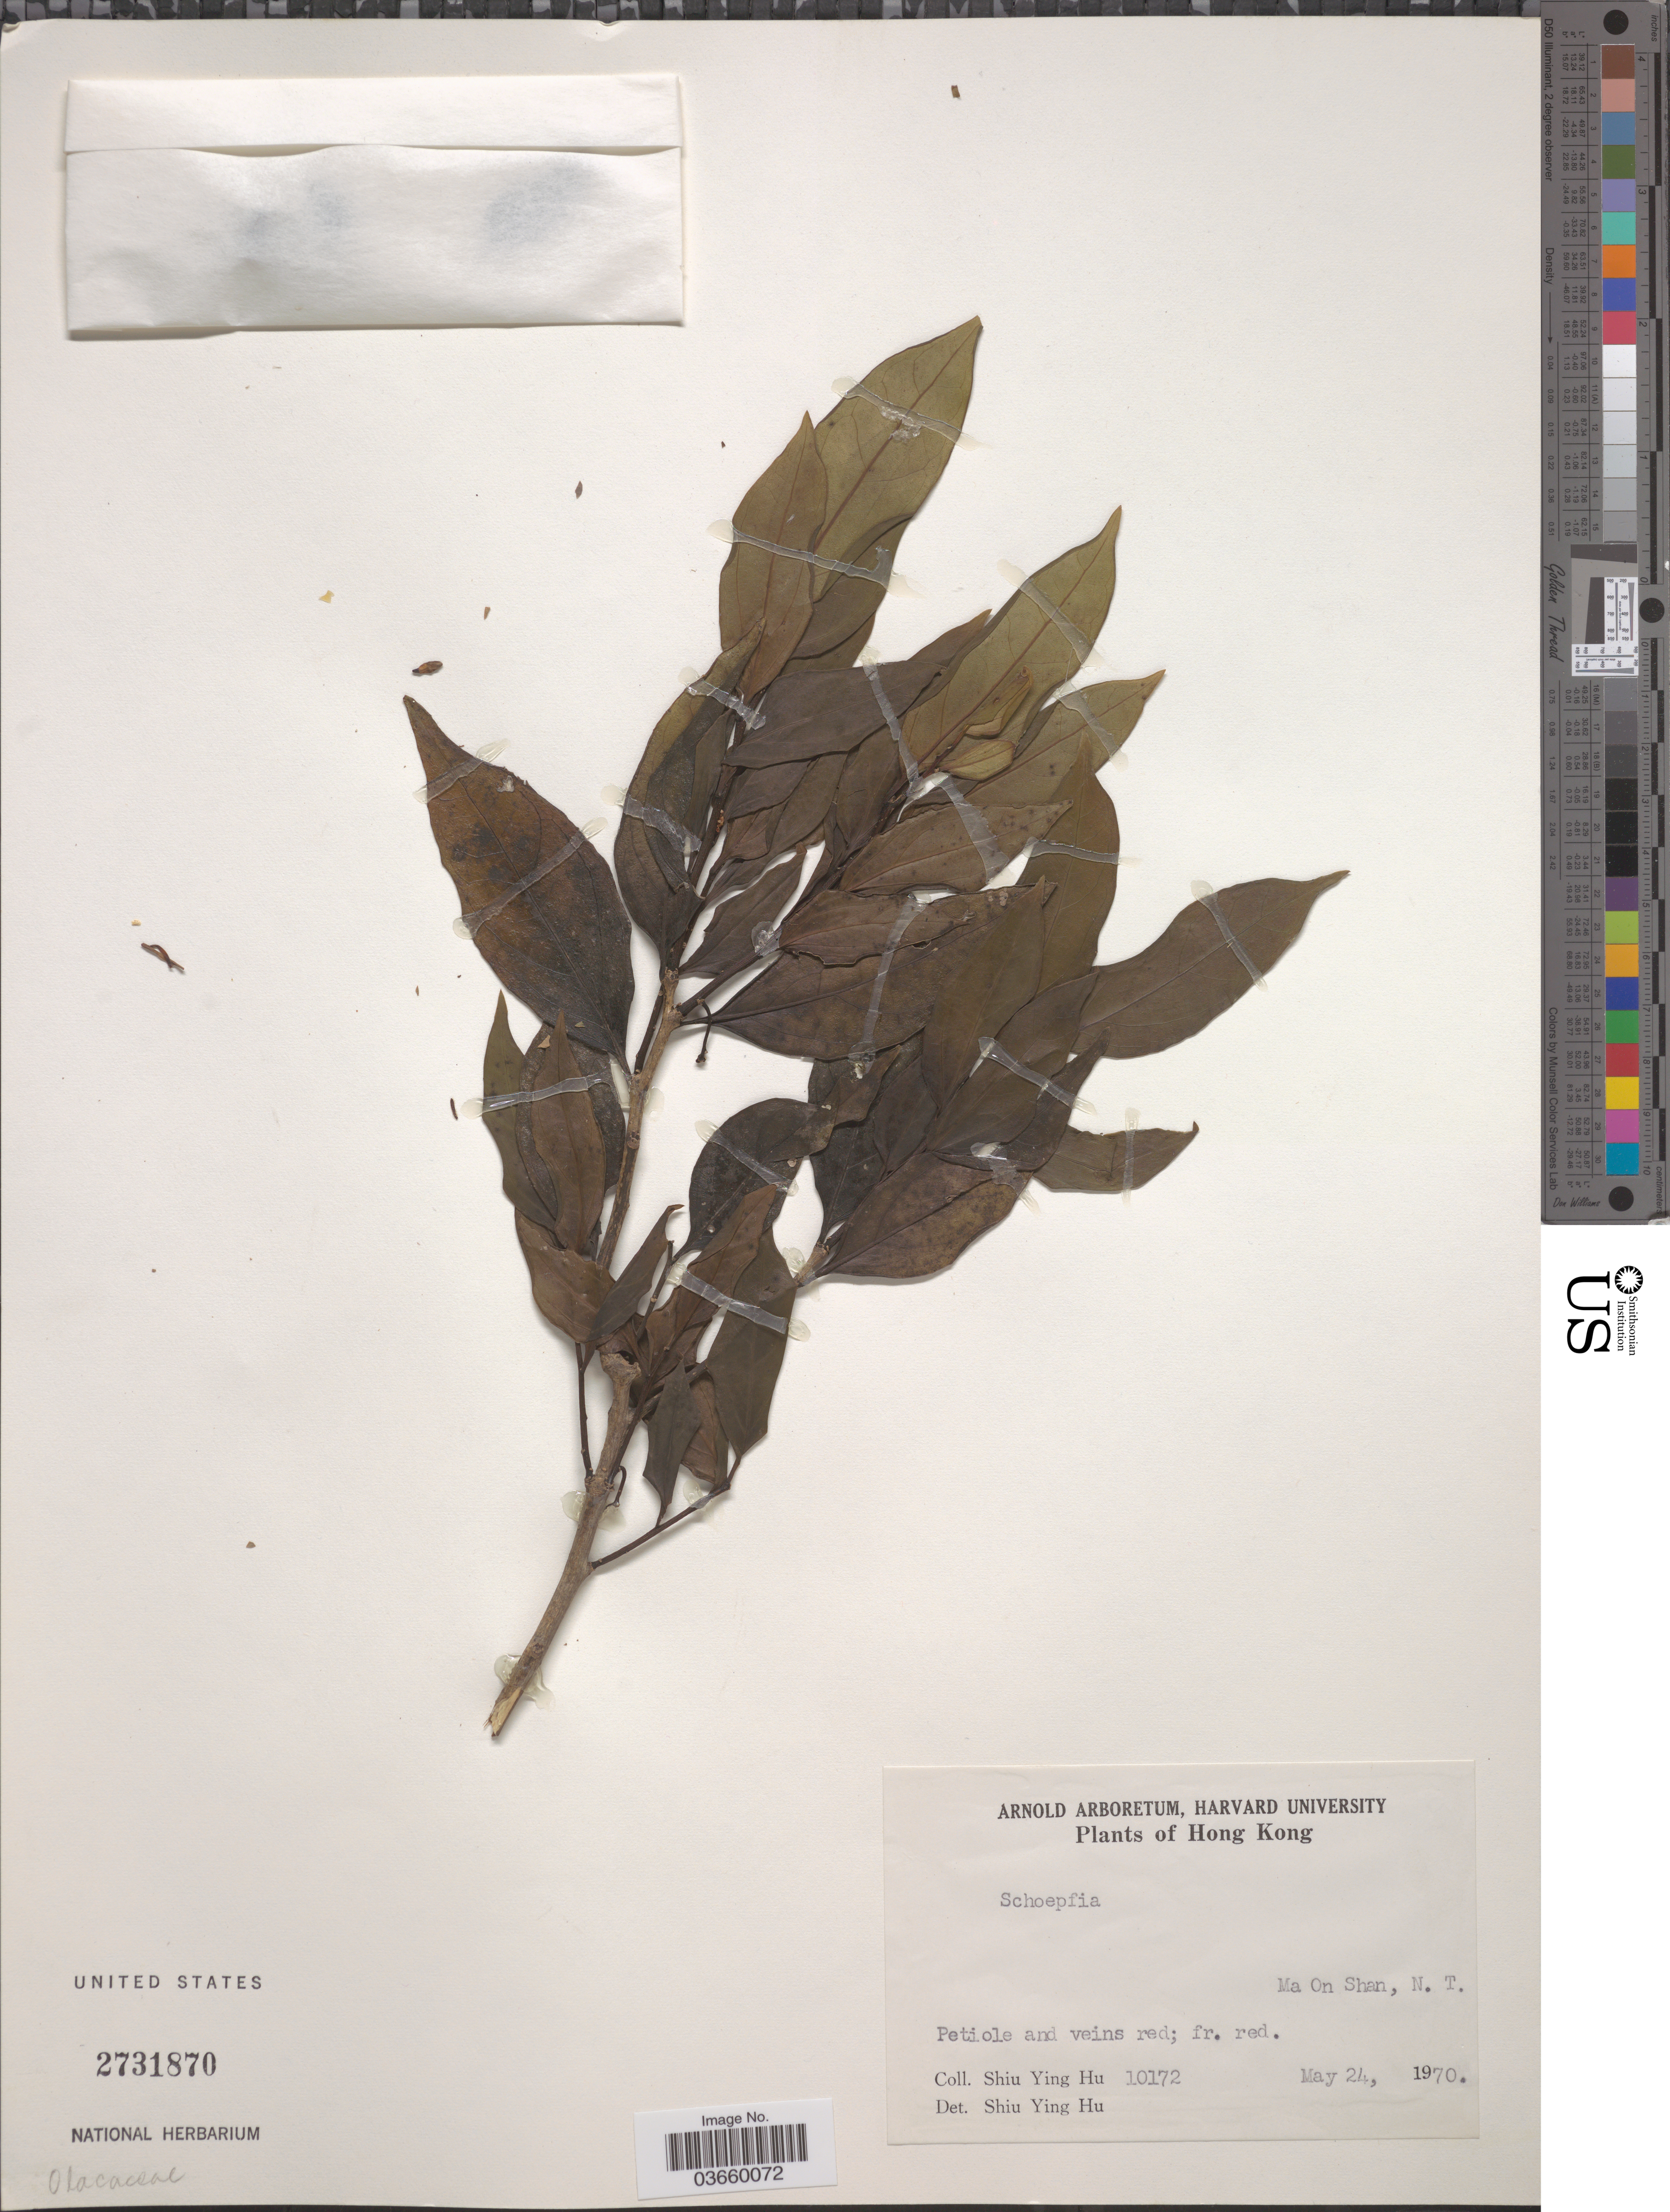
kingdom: Plantae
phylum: Tracheophyta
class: Magnoliopsida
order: Santalales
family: Schoepfiaceae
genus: Schoepfia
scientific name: Schoepfia sp.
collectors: S. Y. Hu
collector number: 10172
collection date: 1970-05-24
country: China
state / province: Hong Kong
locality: Ma On Shan, N. T.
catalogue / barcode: US 2731870